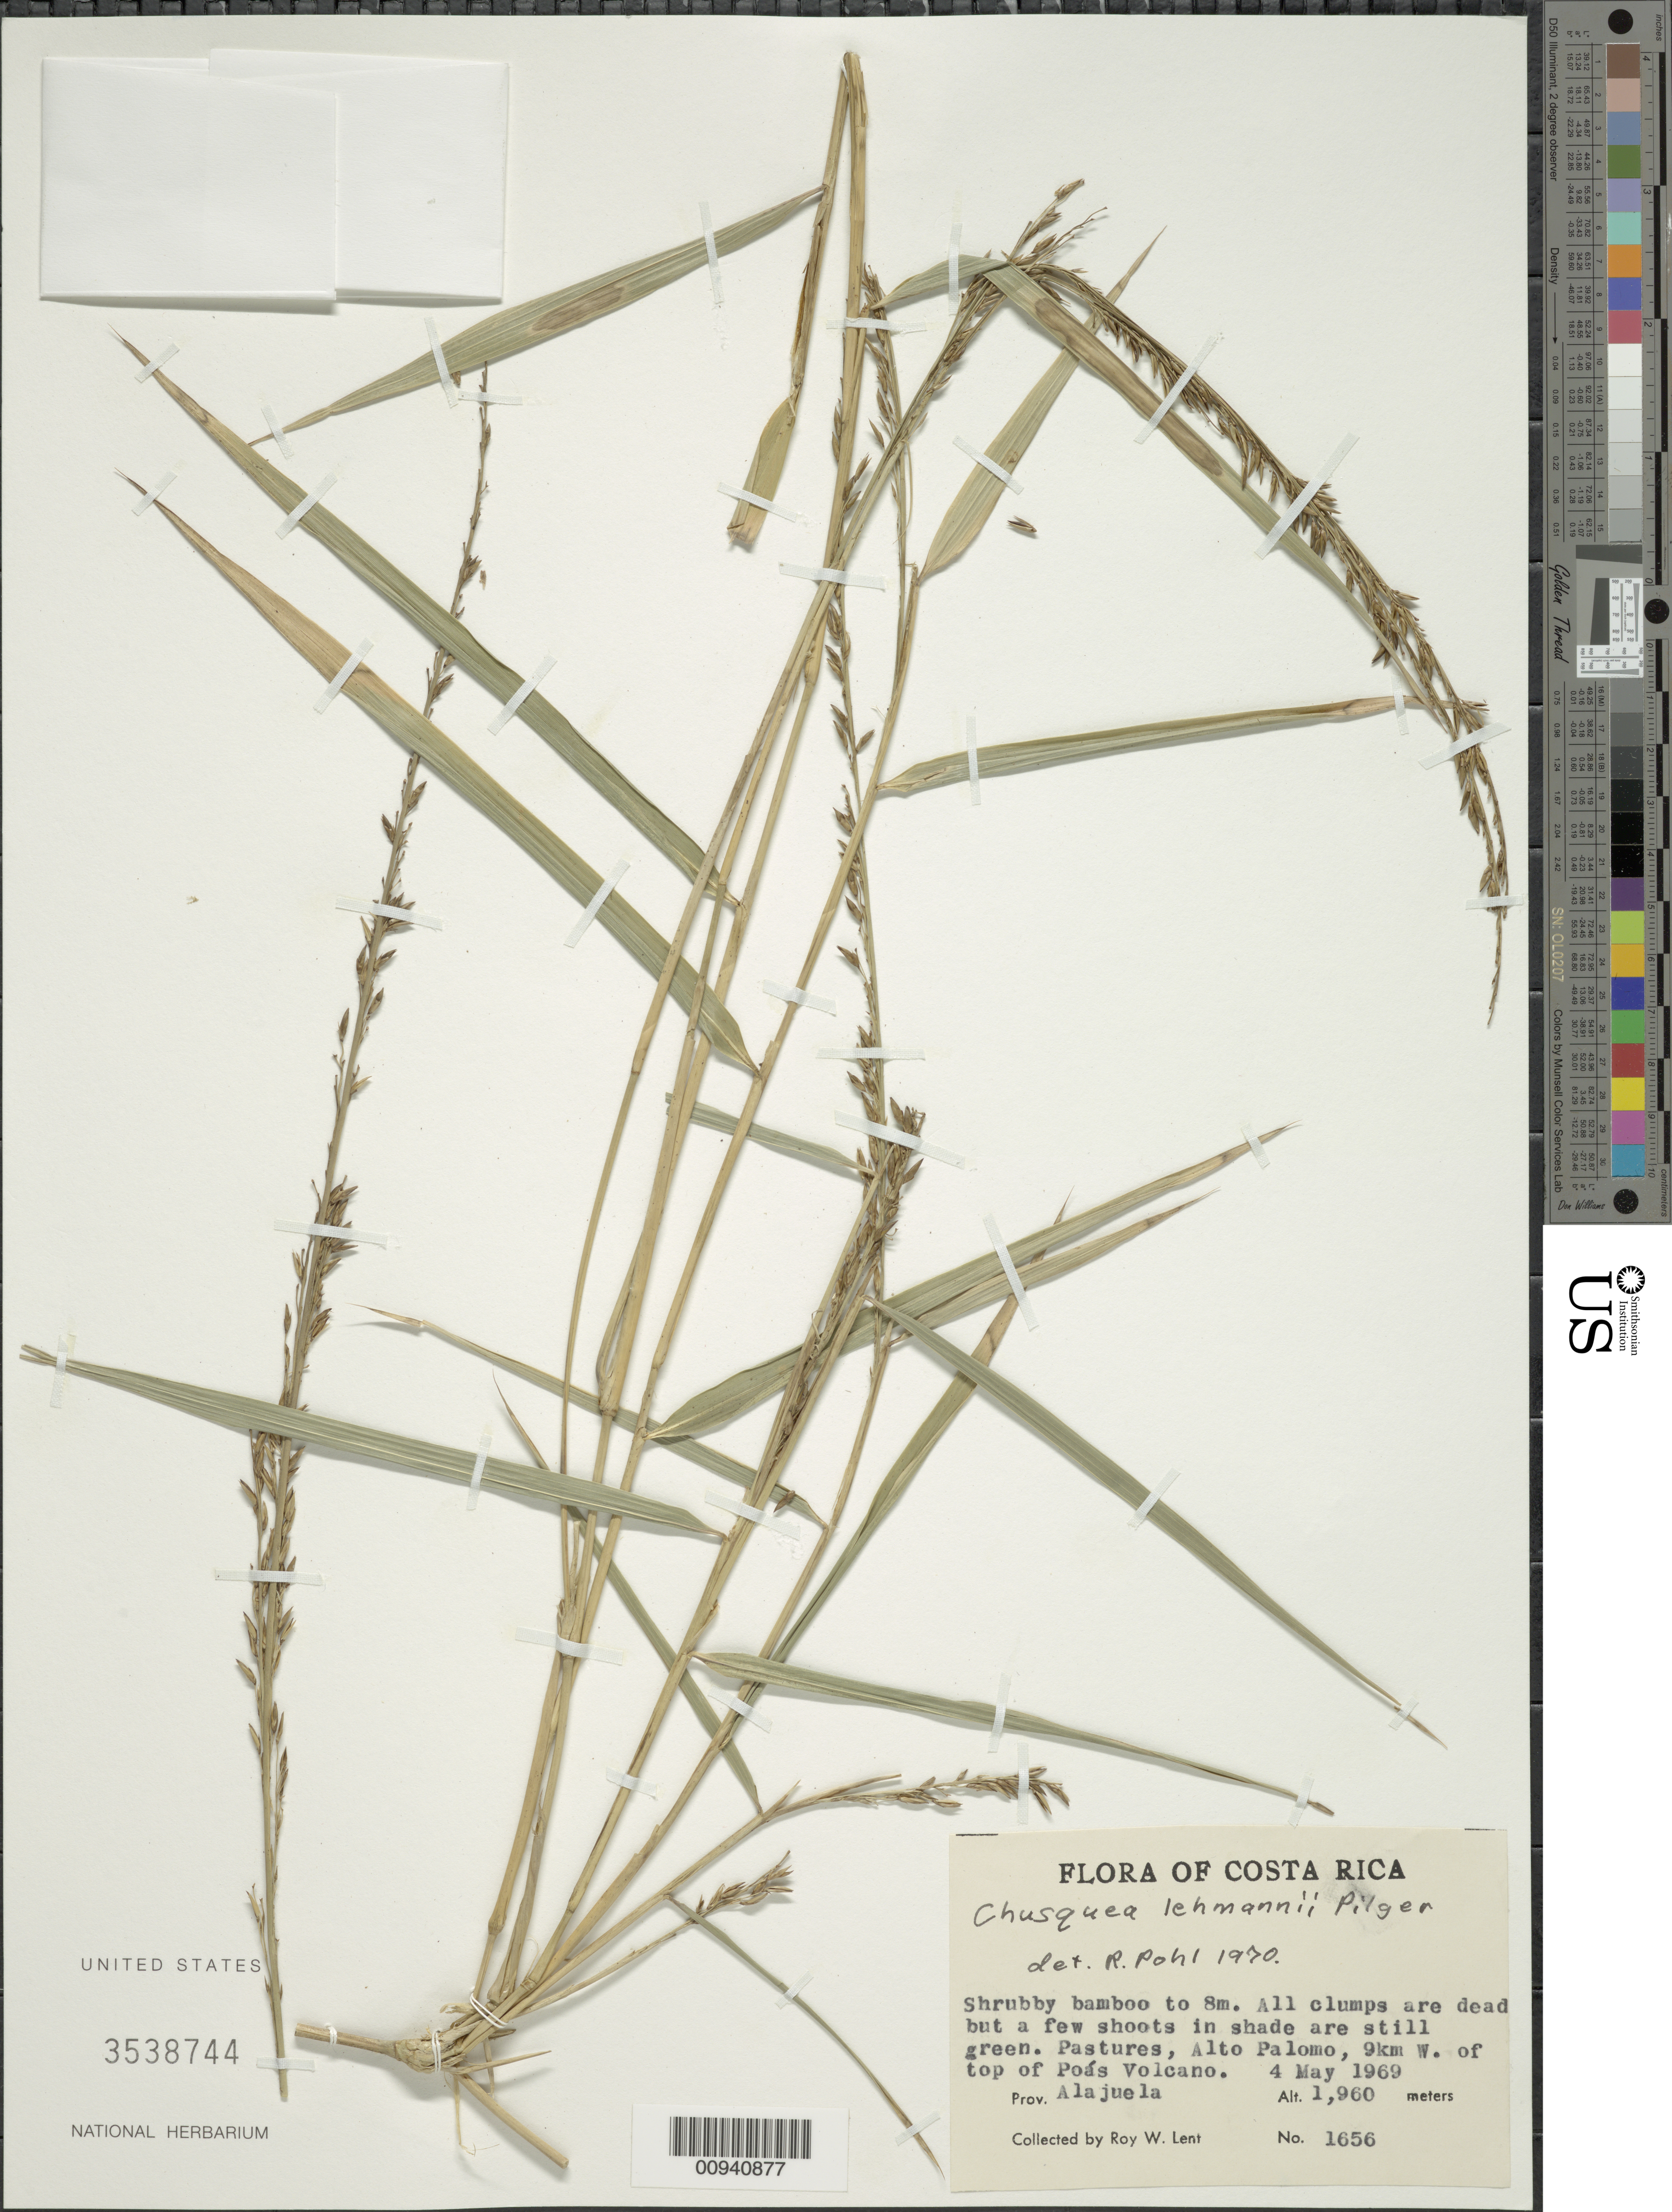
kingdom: Plantae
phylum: Tracheophyta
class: Liliopsida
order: Poales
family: Poaceae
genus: Chusquea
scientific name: Chusquea lehmannii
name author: Pilg.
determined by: Pohl, R. W.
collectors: R. W. Lent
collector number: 1656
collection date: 1969-05-04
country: Costa Rica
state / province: Alajuela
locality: Alto Palomo, 9 km W. of top of Poas Volcano.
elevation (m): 1960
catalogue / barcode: US 3538744